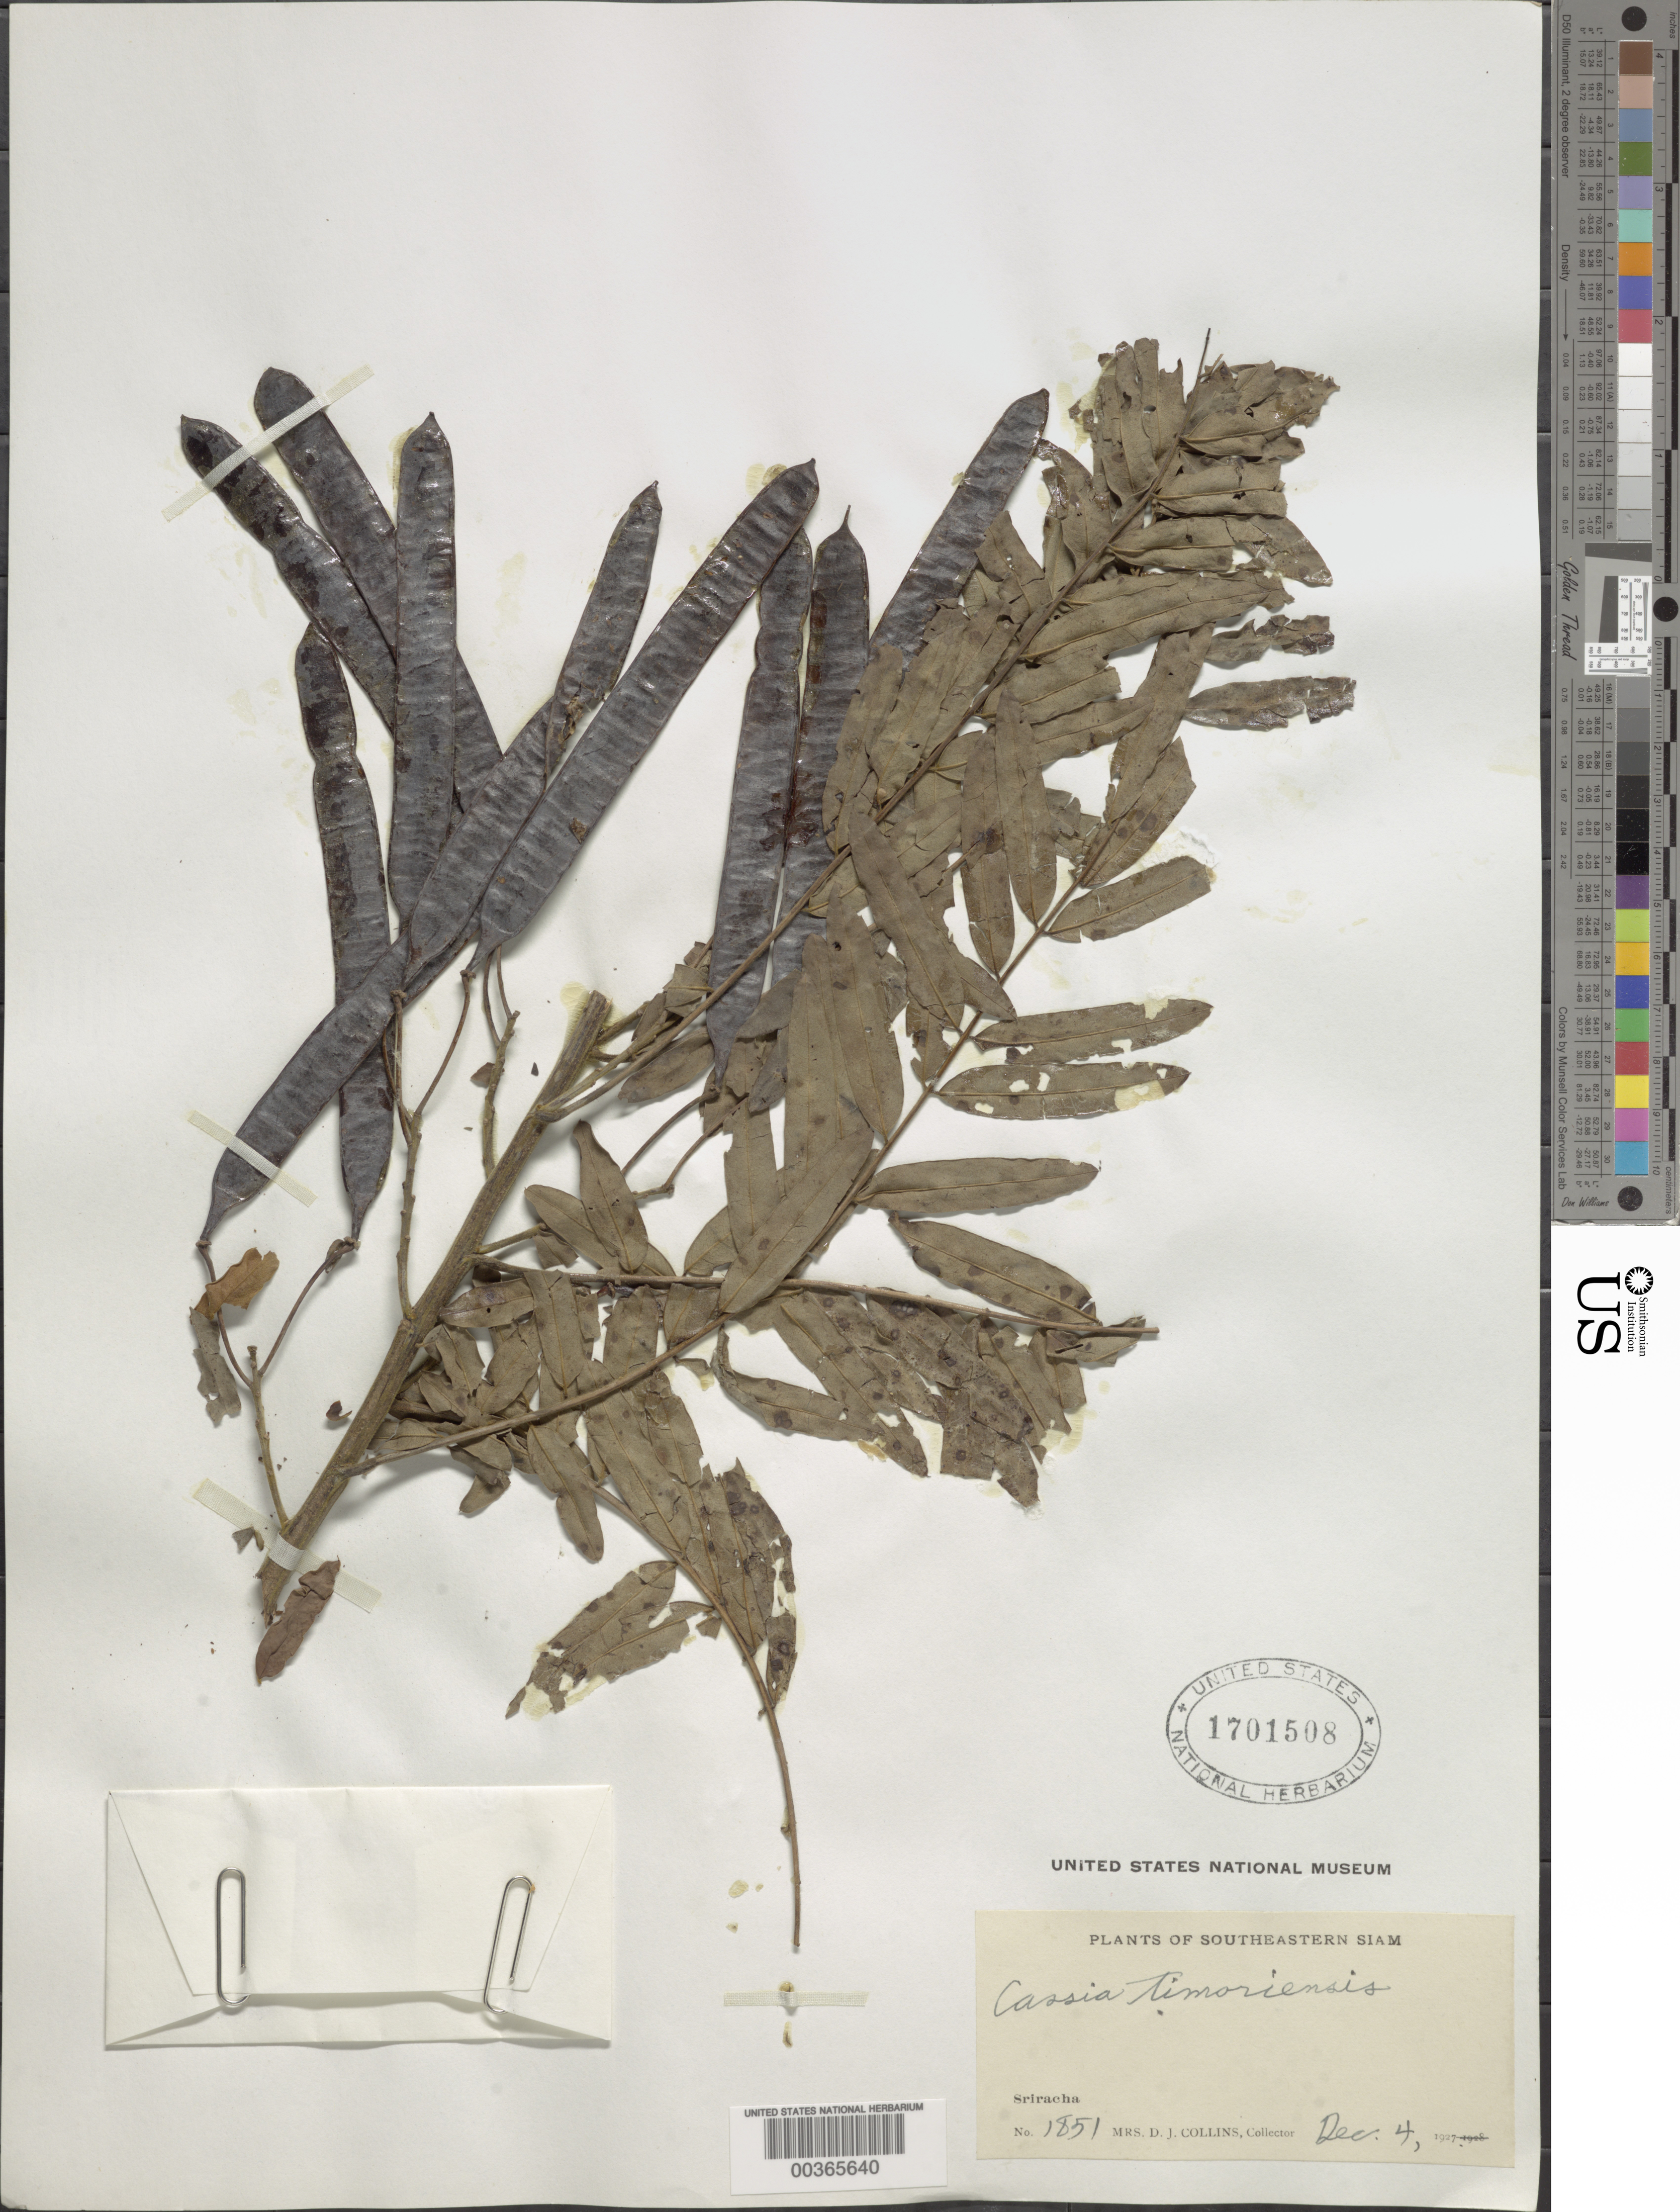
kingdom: Plantae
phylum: Tracheophyta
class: Magnoliopsida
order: Fabales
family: Fabaceae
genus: Senna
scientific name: Senna timorensis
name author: (DC.) H.S. Irwin & Barneby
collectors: Mrs. D. J. Collins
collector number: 1851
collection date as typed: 04 Dec 1927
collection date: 1927-12-04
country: Thailand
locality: Sriracha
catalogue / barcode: US 1701508